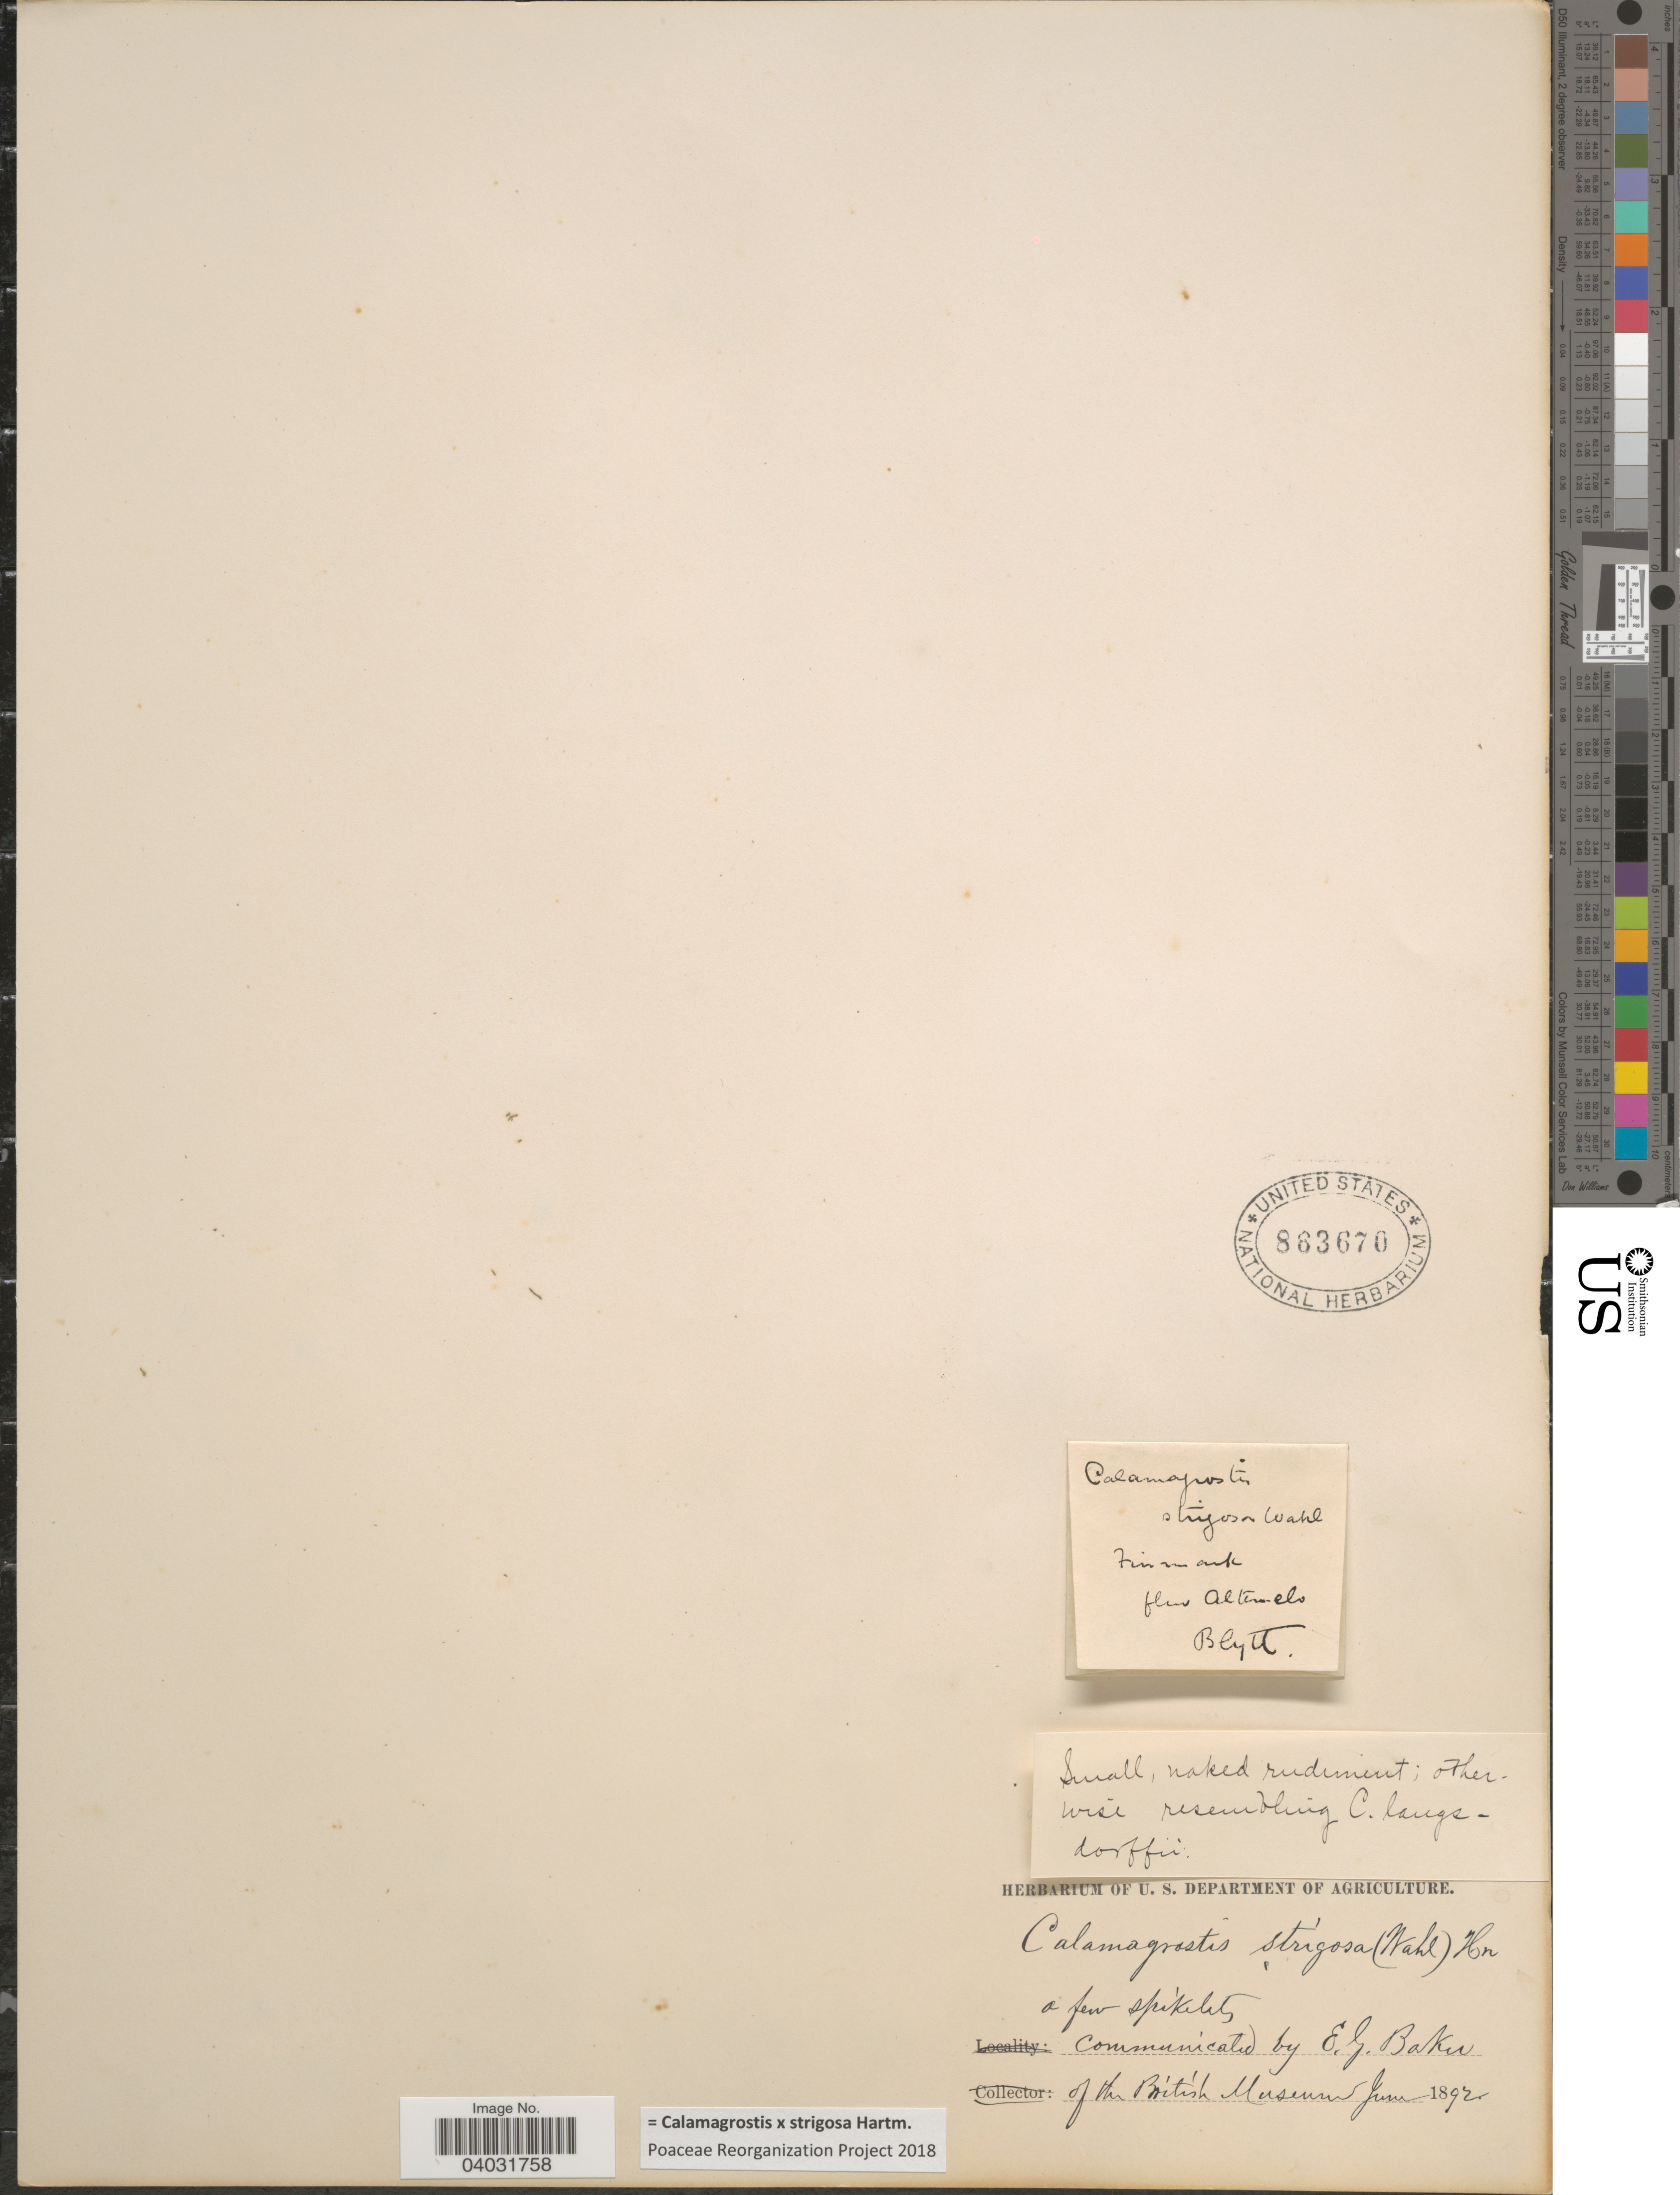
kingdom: Plantae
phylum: Tracheophyta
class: Liliopsida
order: Poales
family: Poaceae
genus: Calamagrostis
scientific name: Calamagrostis x strigosa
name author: Hartm.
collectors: Blytt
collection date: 1892-06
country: Norway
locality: Finnmark. Fluv Altenelv.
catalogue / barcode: US 863670